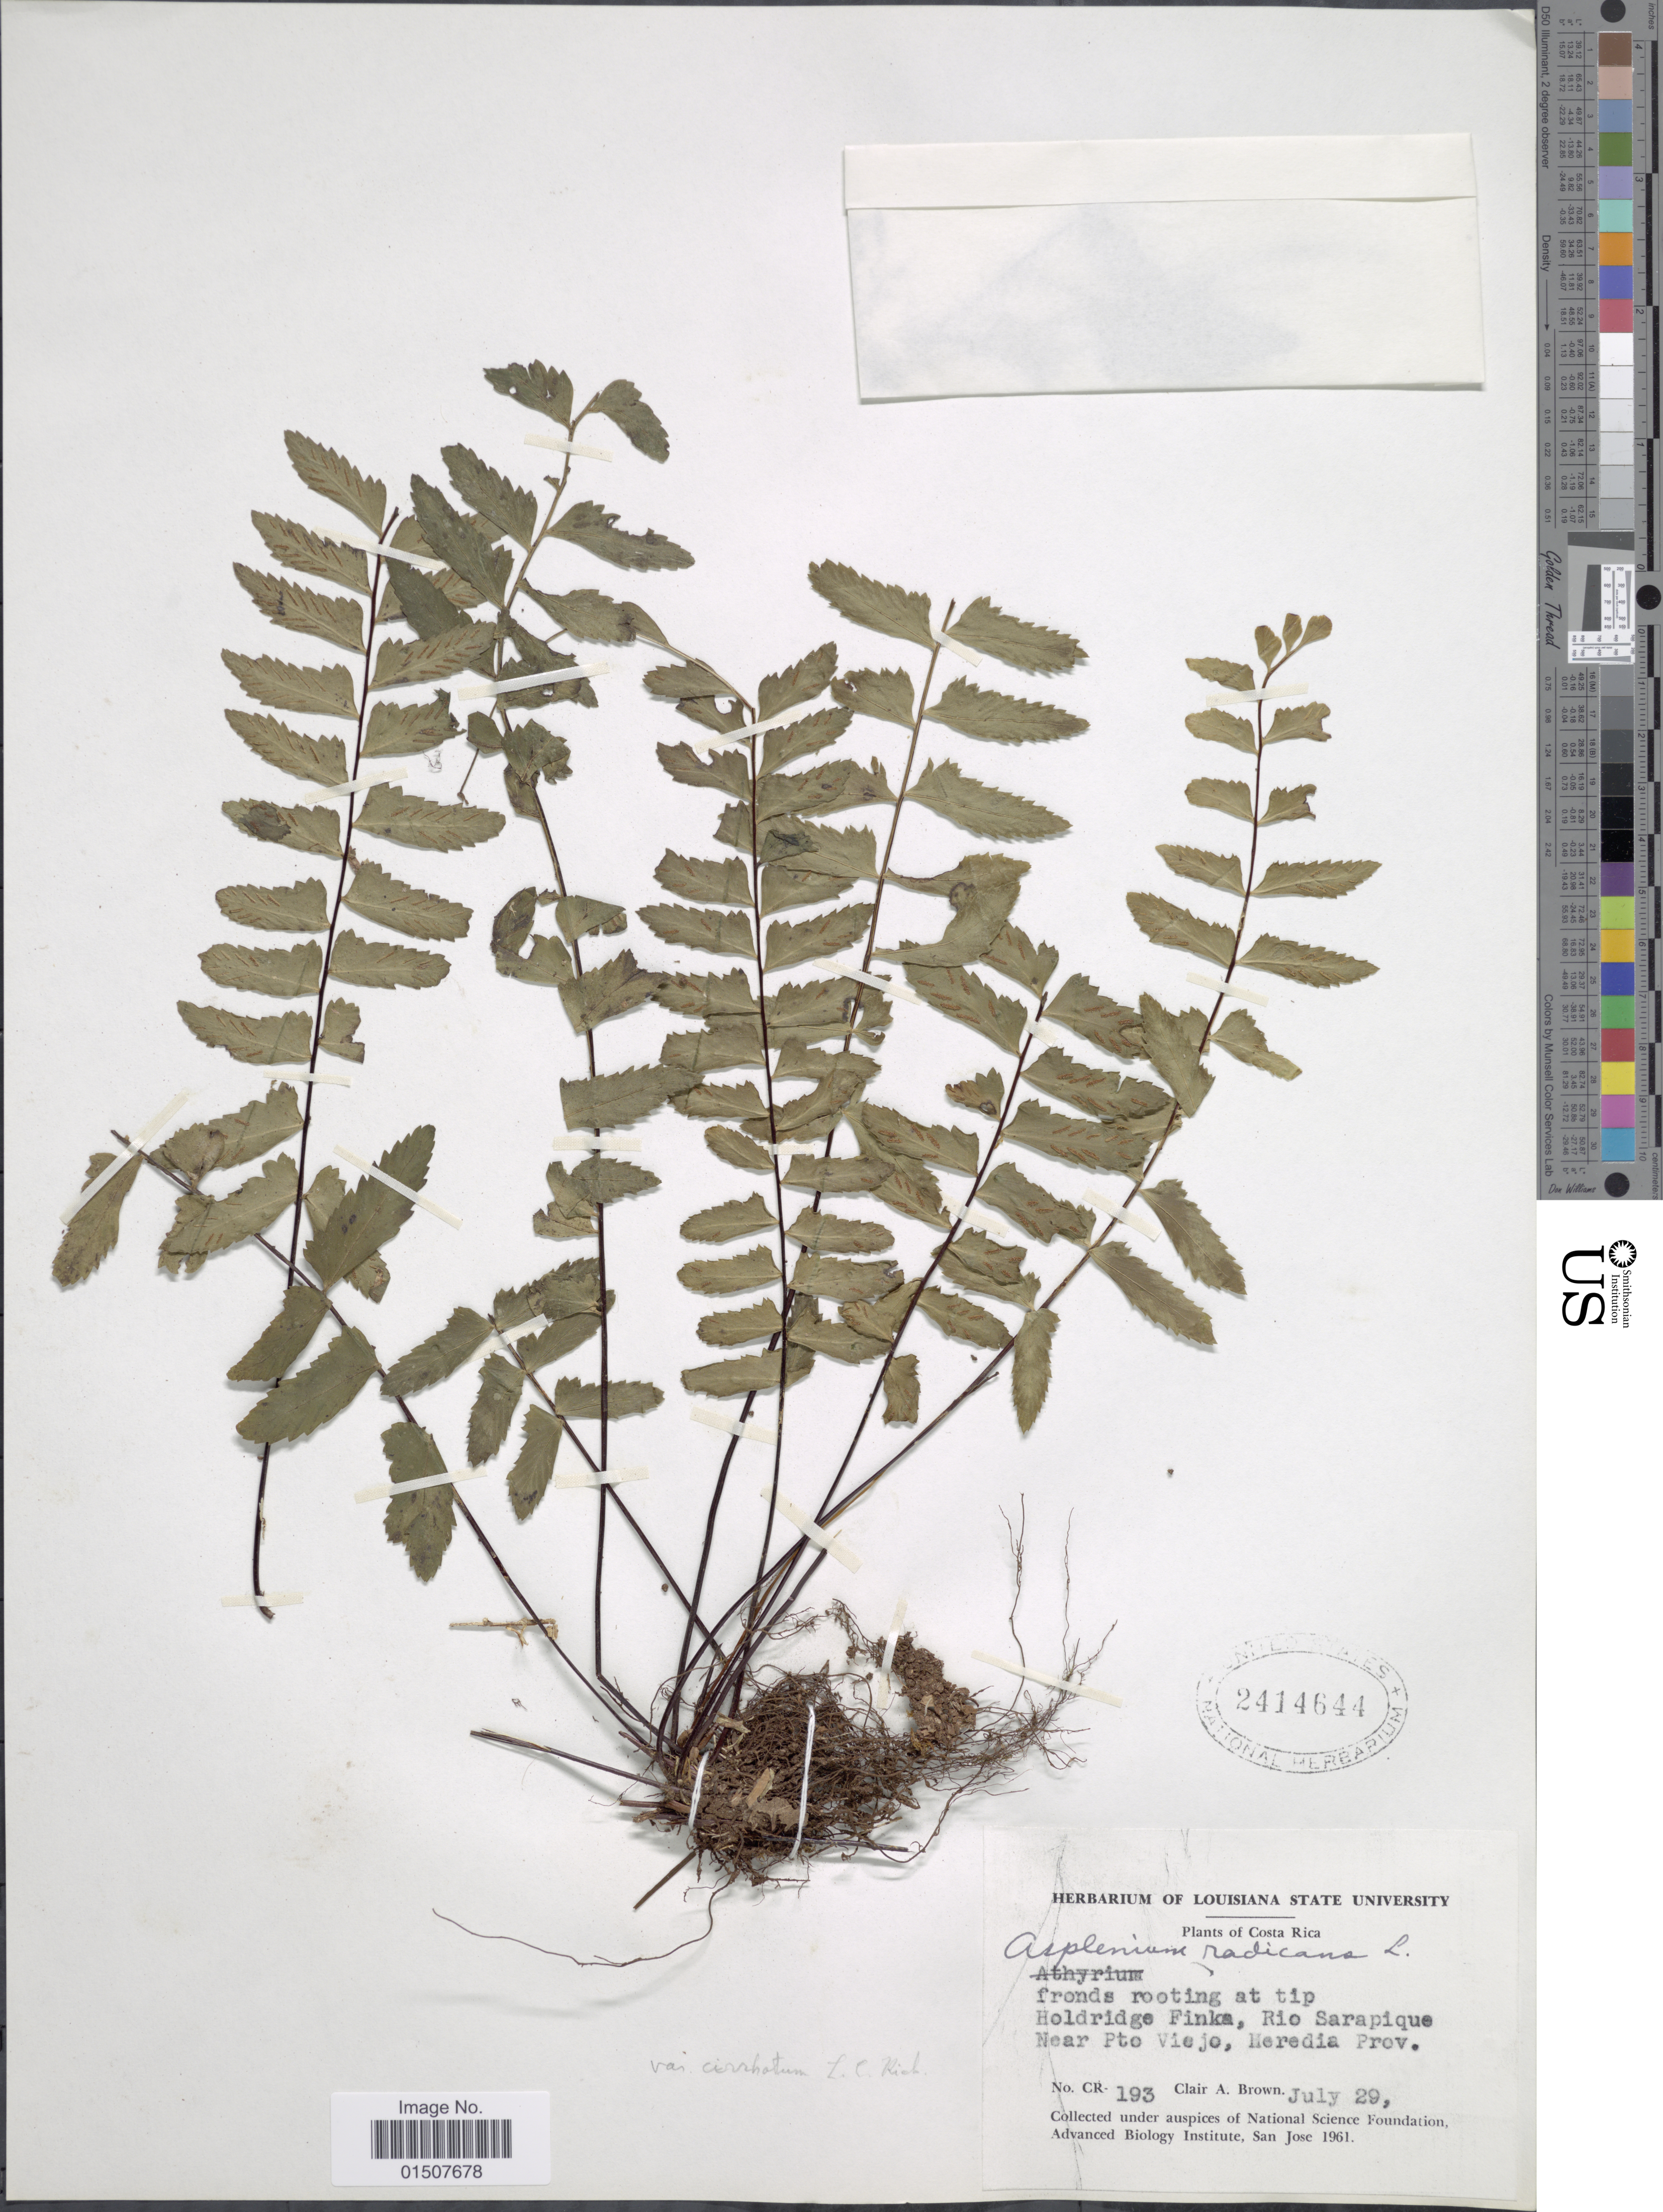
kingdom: Plantae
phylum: Tracheophyta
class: Polypodiopsida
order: Polypodiales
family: Aspleniaceae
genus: Asplenium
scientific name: Asplenium radicans var. cirrhatum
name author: (Rich. ex Willd.) Rosenst.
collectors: C. A. Brown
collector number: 193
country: Costa Rica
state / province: Heredia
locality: Fronds rooting at tip Holdridge Finka, Rio Sarapique Near Pto Viejo, Heridia Prov.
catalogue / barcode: US 2414644